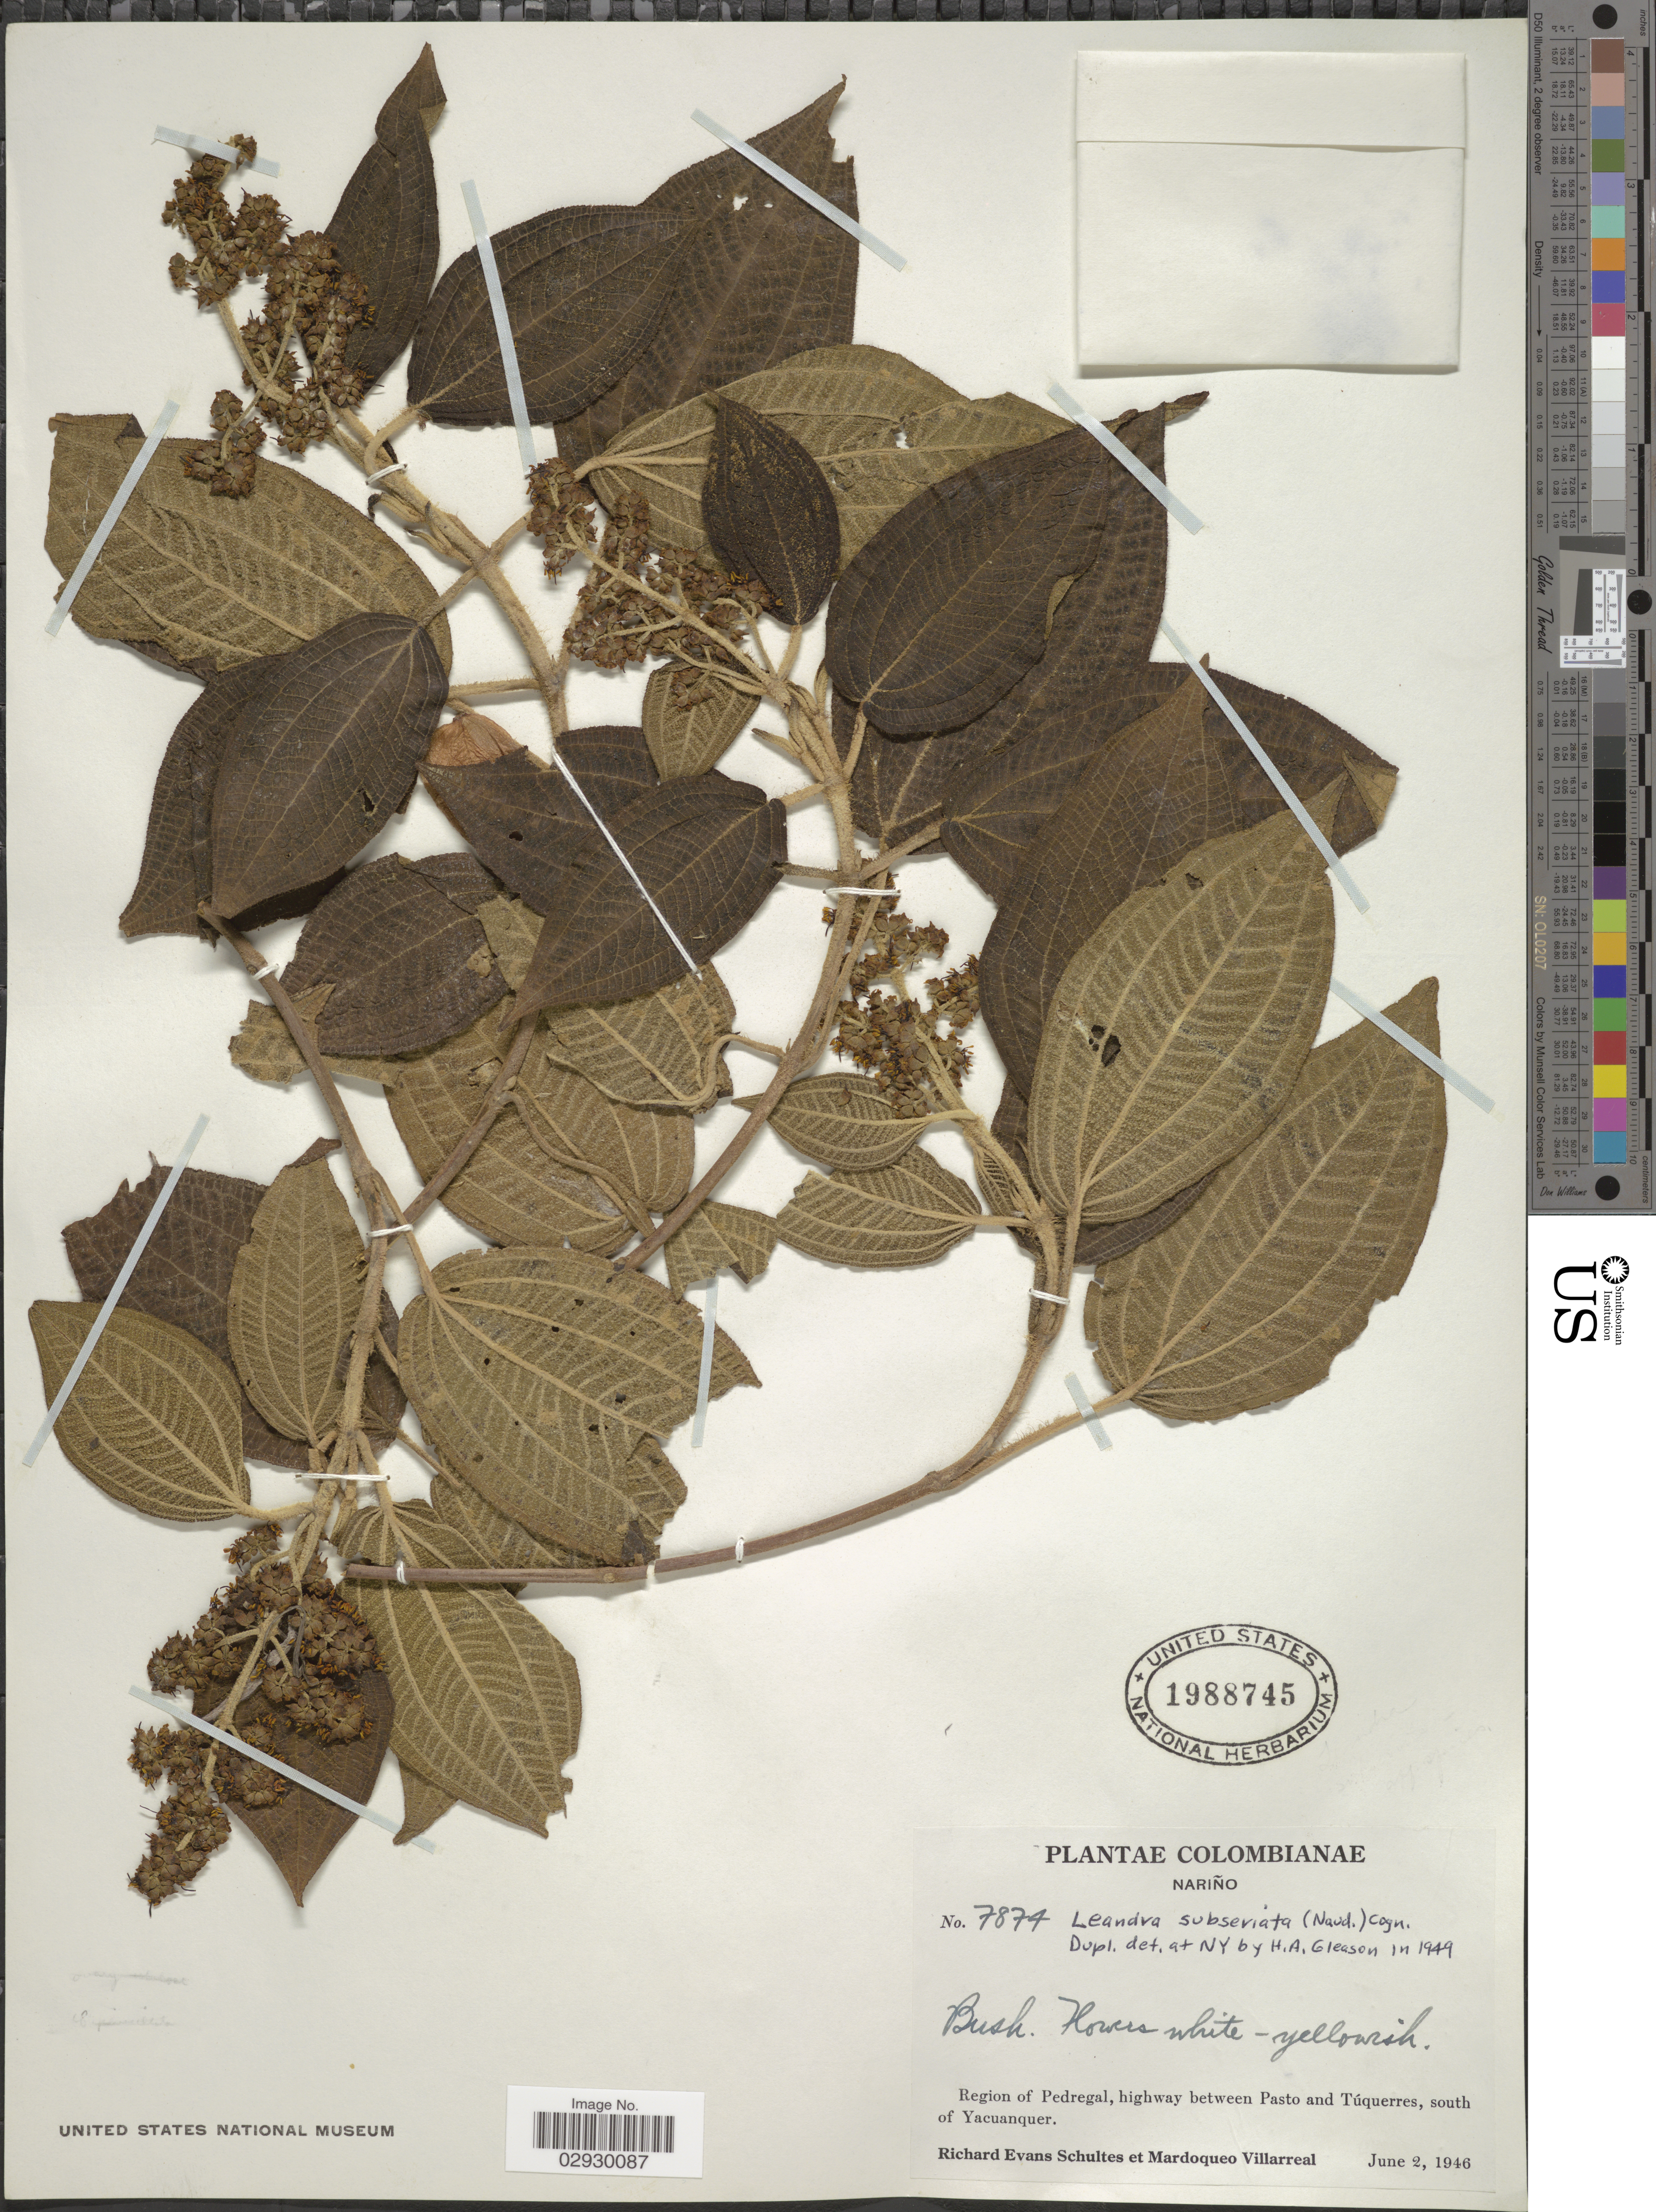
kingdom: Plantae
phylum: Tracheophyta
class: Magnoliopsida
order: Myrtales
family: Melastomataceae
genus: Leandra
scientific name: Leandra subseriata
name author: (Naudin) Cogn.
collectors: R. E. Schultes & M. Villarreal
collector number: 7874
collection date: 1946-06-02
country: Colombia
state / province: Nariño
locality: Begin of Pedregal, highway between Pasto and Túquerres, south of Yacuanquer.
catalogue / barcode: US 1988745